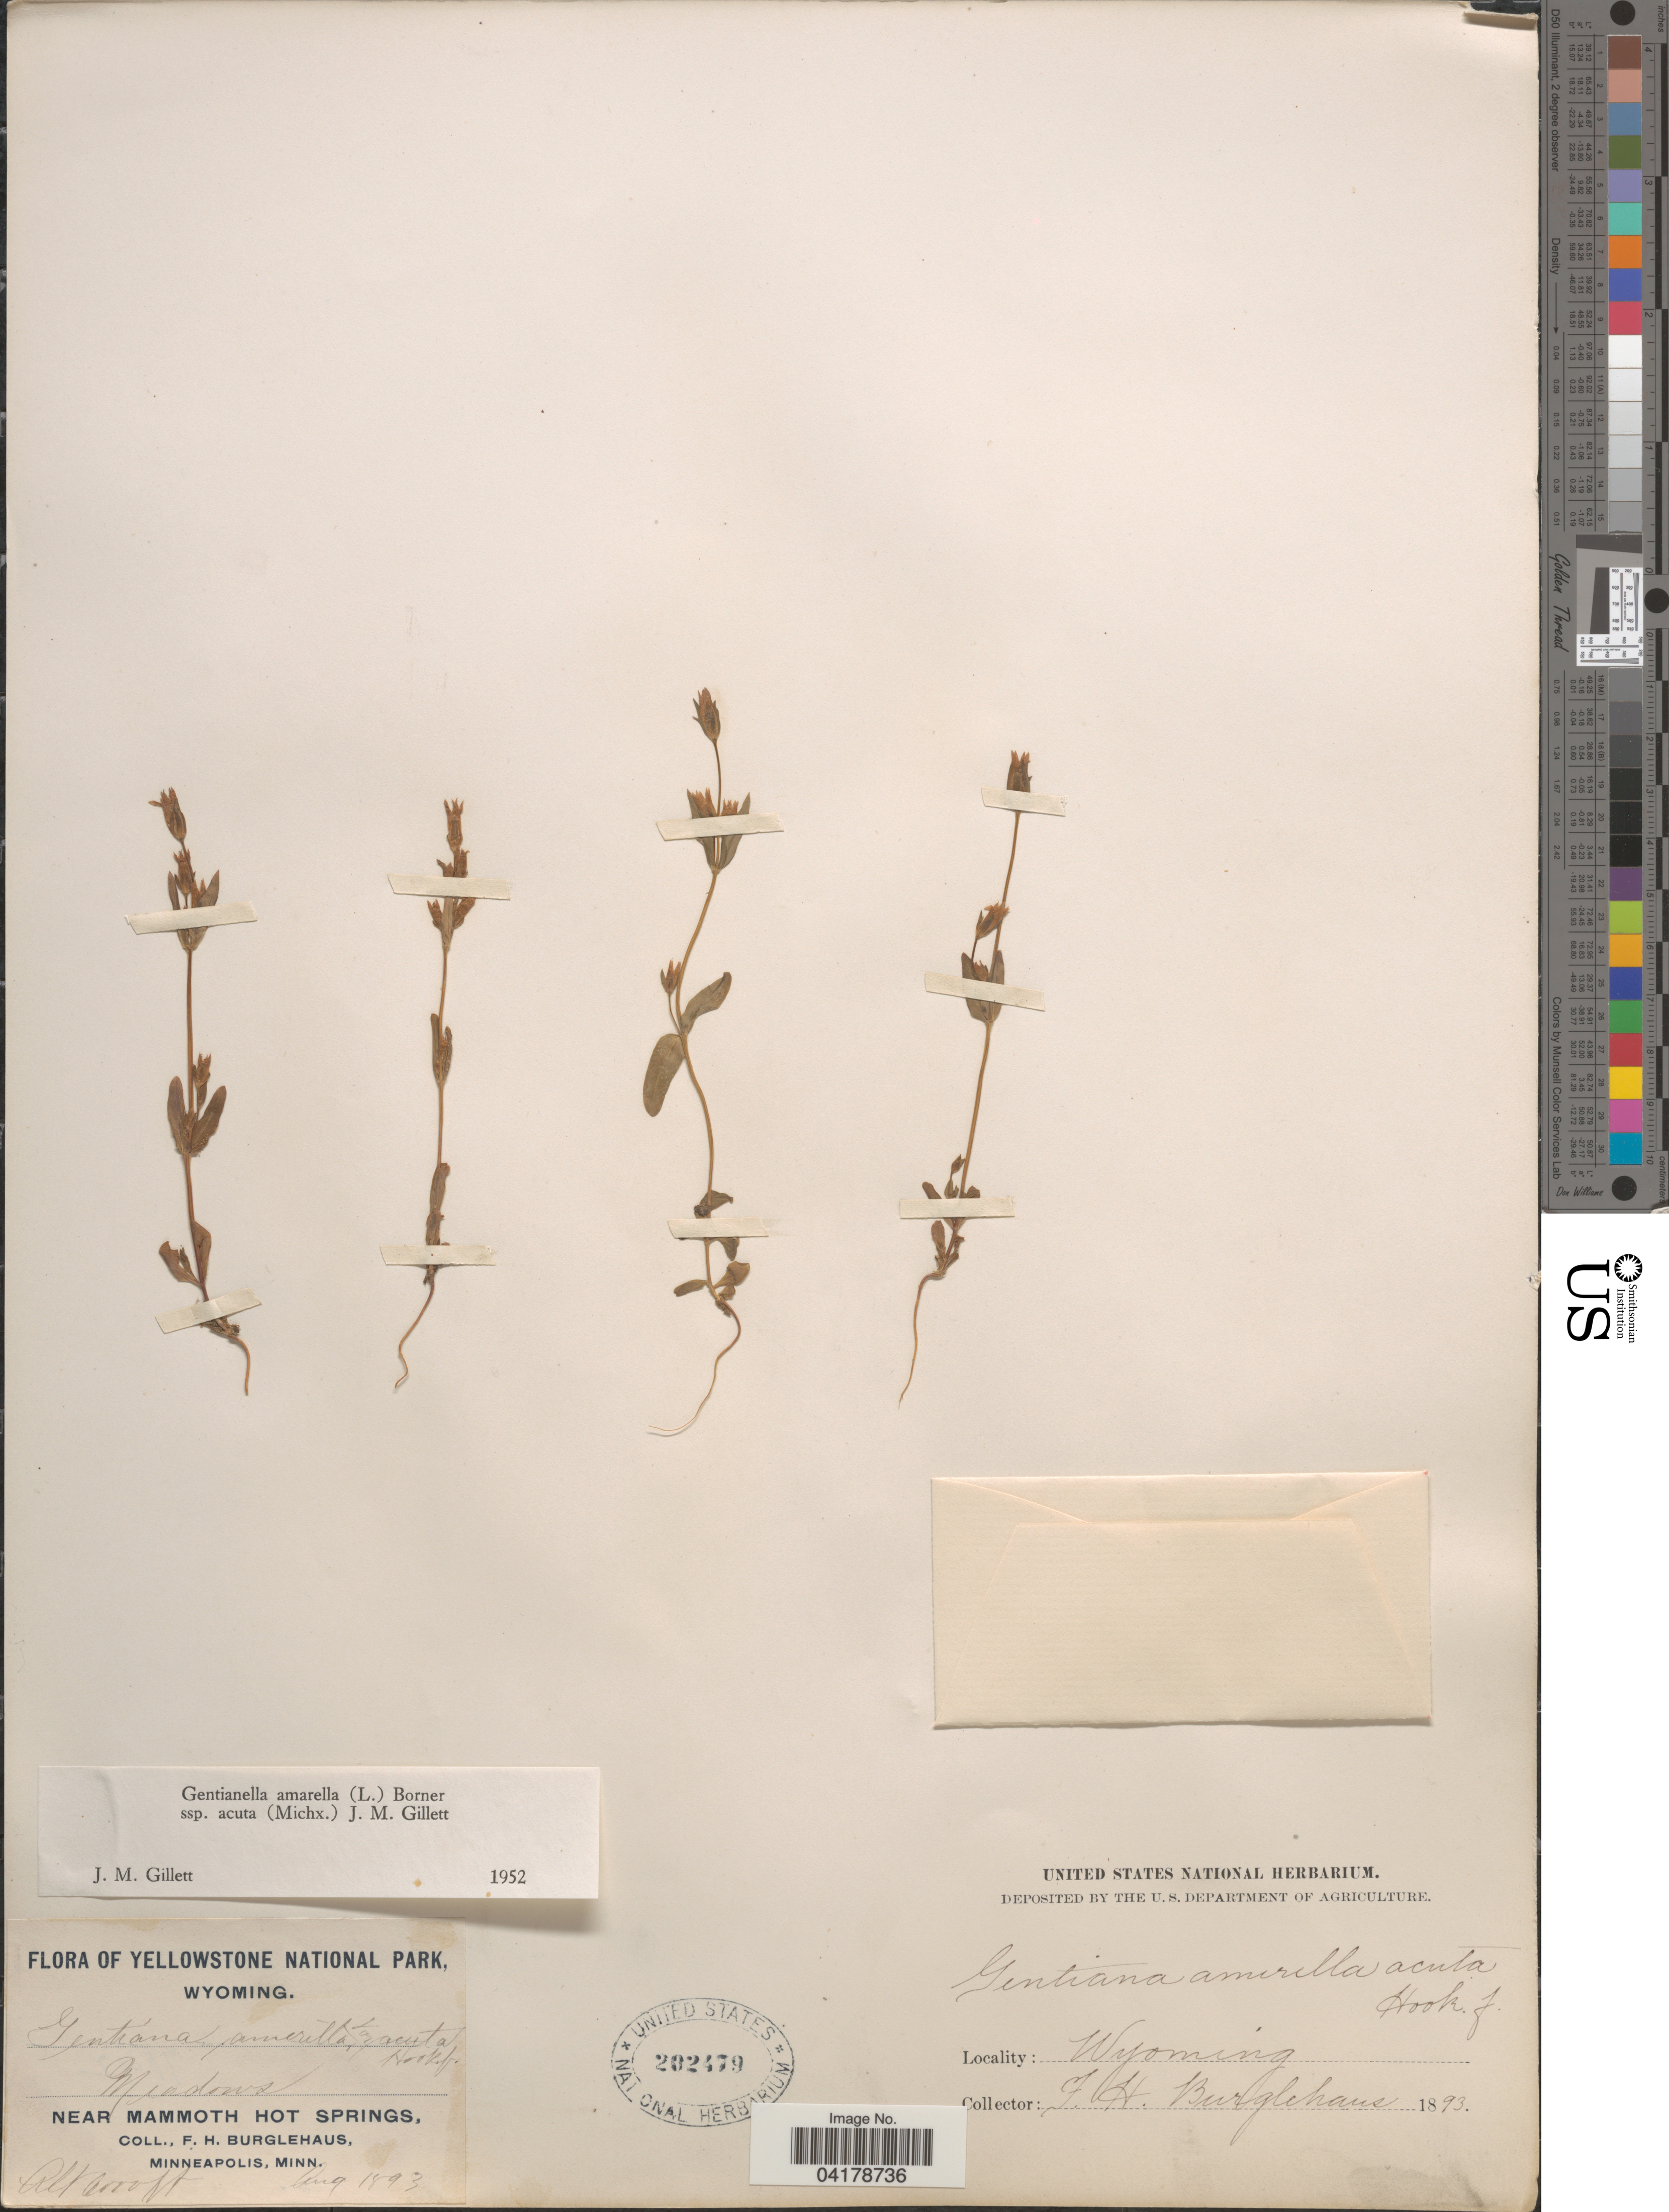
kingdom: Plantae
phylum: Tracheophyta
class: Magnoliopsida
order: Gentianales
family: Gentianaceae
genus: Gentianella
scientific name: Gentianella amarella subsp. acuta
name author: (Michx.) J.M. Gillett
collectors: F. Burglehaus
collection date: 1893-08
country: United States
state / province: Wyoming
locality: Yellowstone National Park. Near Mammoth Hot Springs.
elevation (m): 1829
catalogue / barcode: US 262479